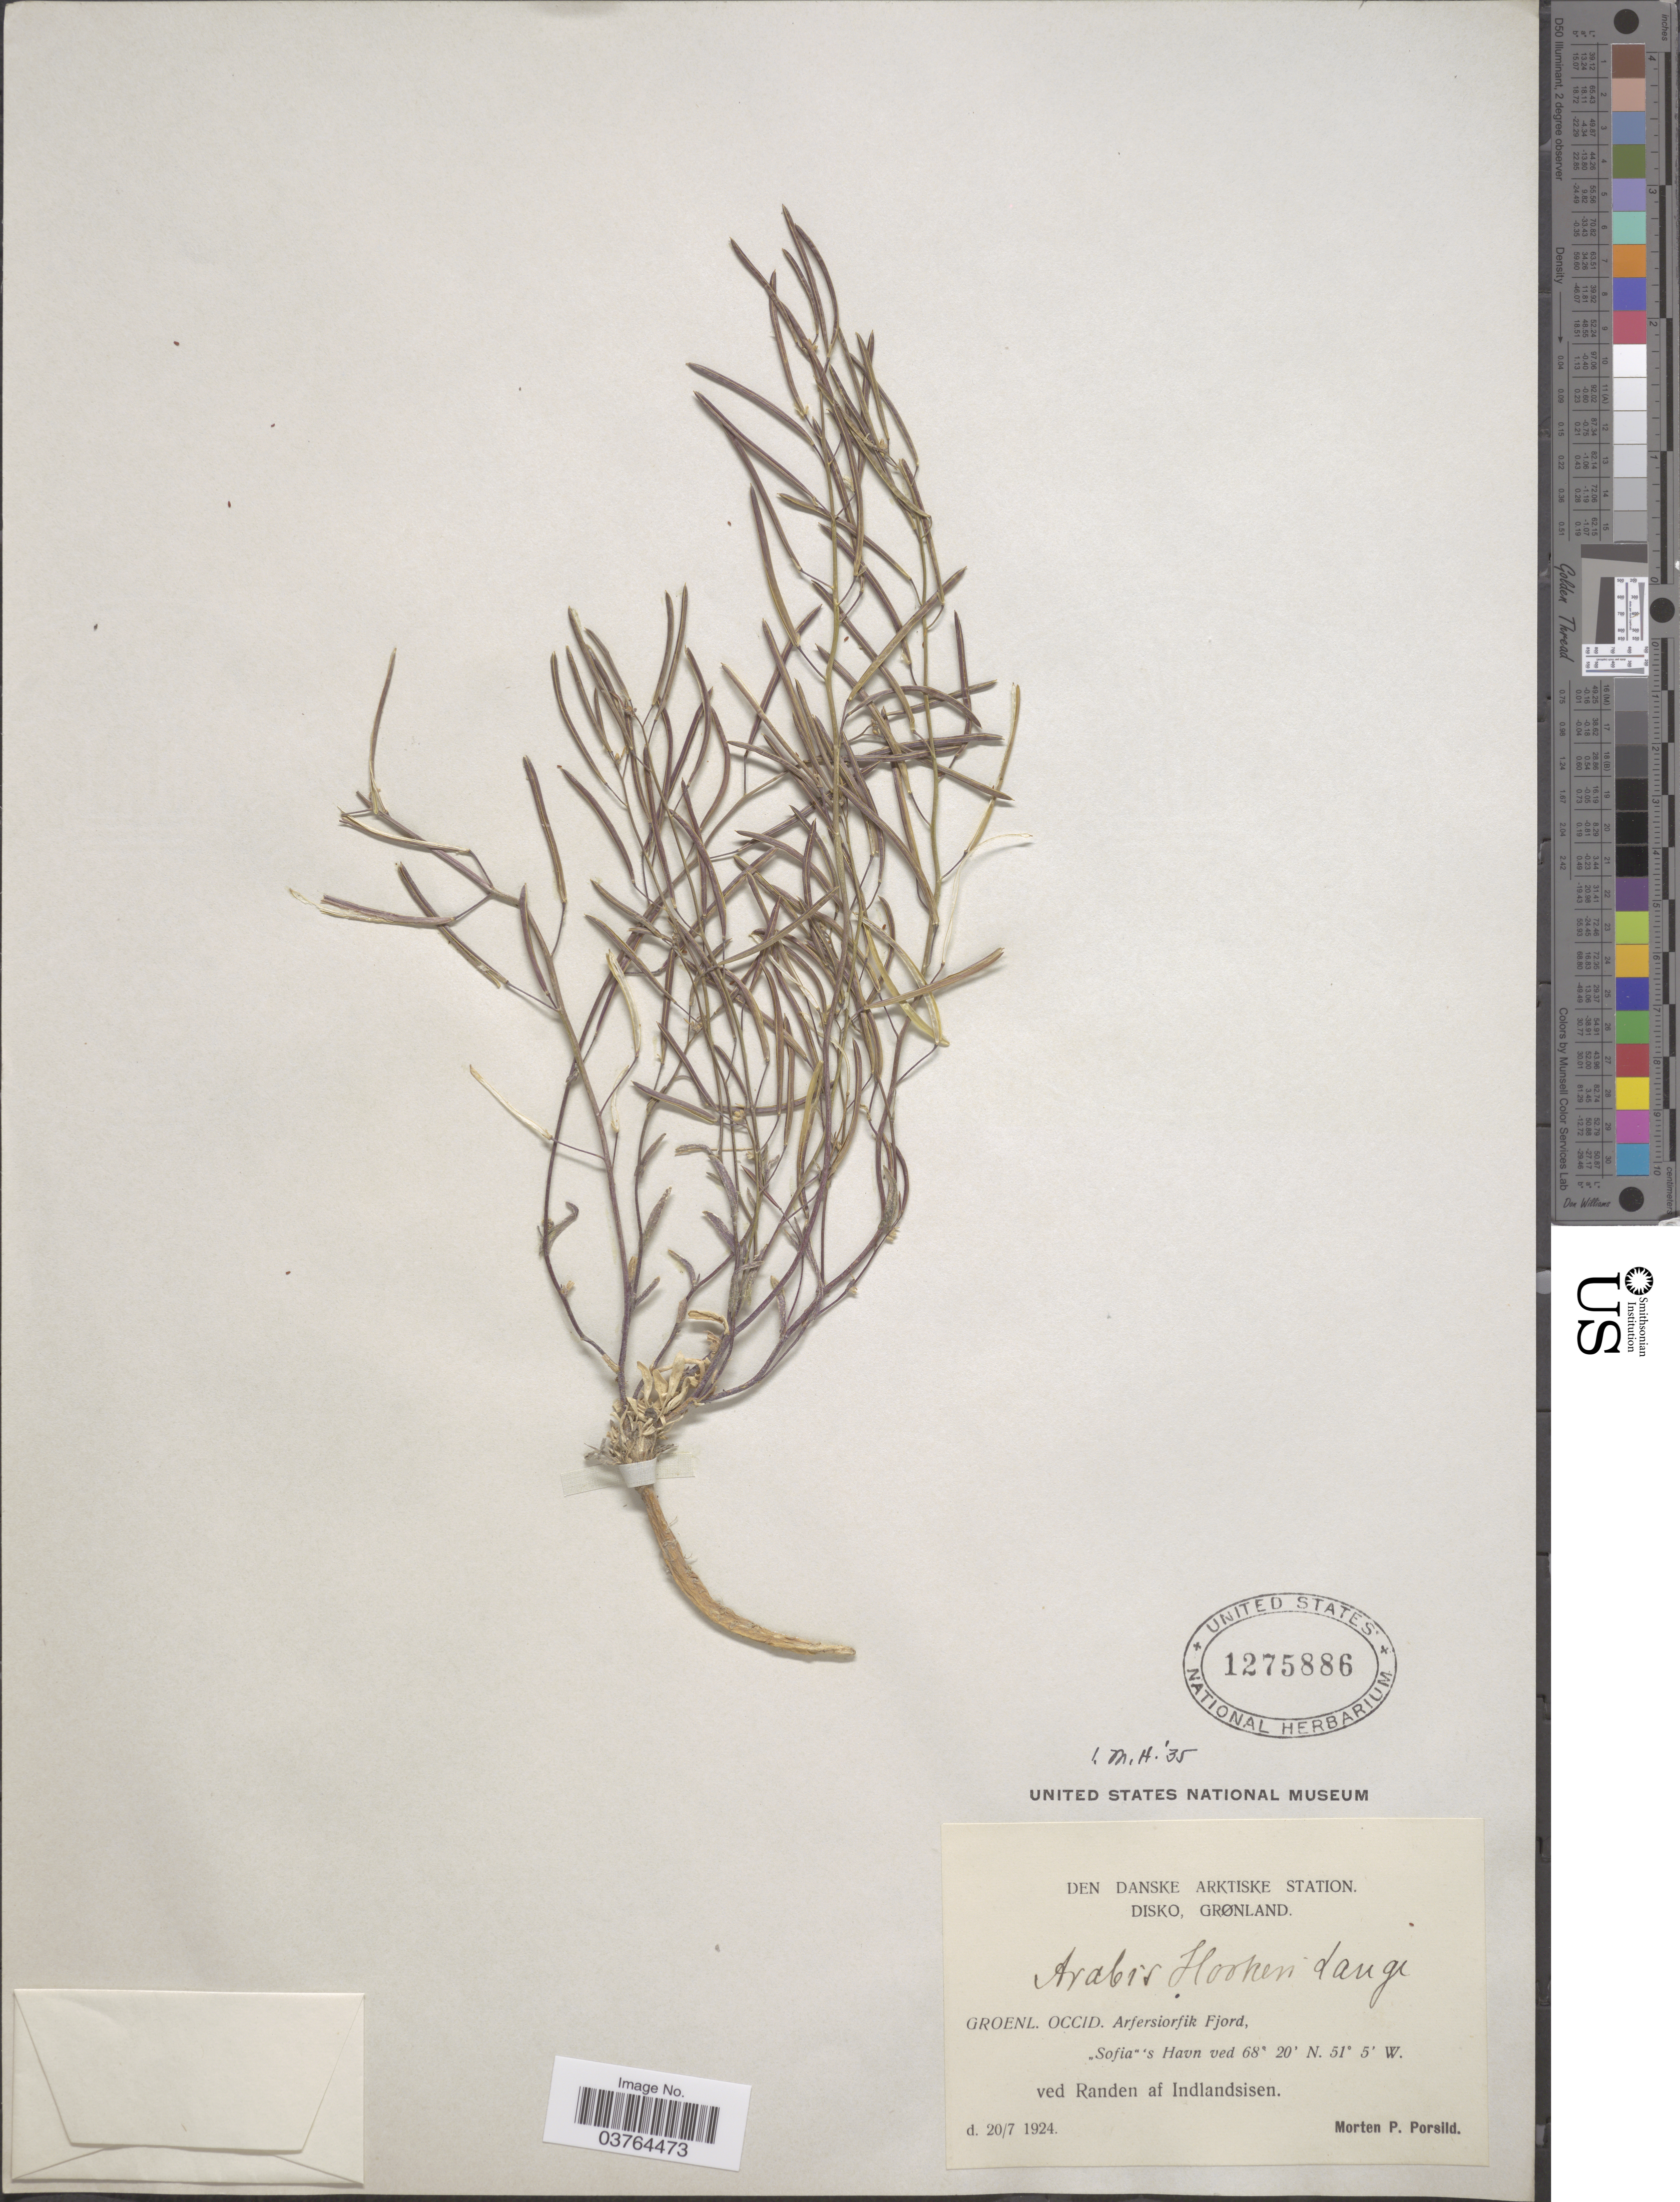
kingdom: Plantae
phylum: Tracheophyta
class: Magnoliopsida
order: Brassicales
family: Brassicaceae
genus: Transberingia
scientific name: Transberingia bursifolia subsp. bursifolia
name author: (DC.) Al-Shehbaz & O'Kane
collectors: M. P. Porsild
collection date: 1924-07-20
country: Greenland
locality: Den Danske Arktiske Station. Disko, Grønland. Groenl. Occid. Arfersiorfik Fjord. „Sofia” 's Havn. ved Randen af Indlandsisen.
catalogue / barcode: US 1275886